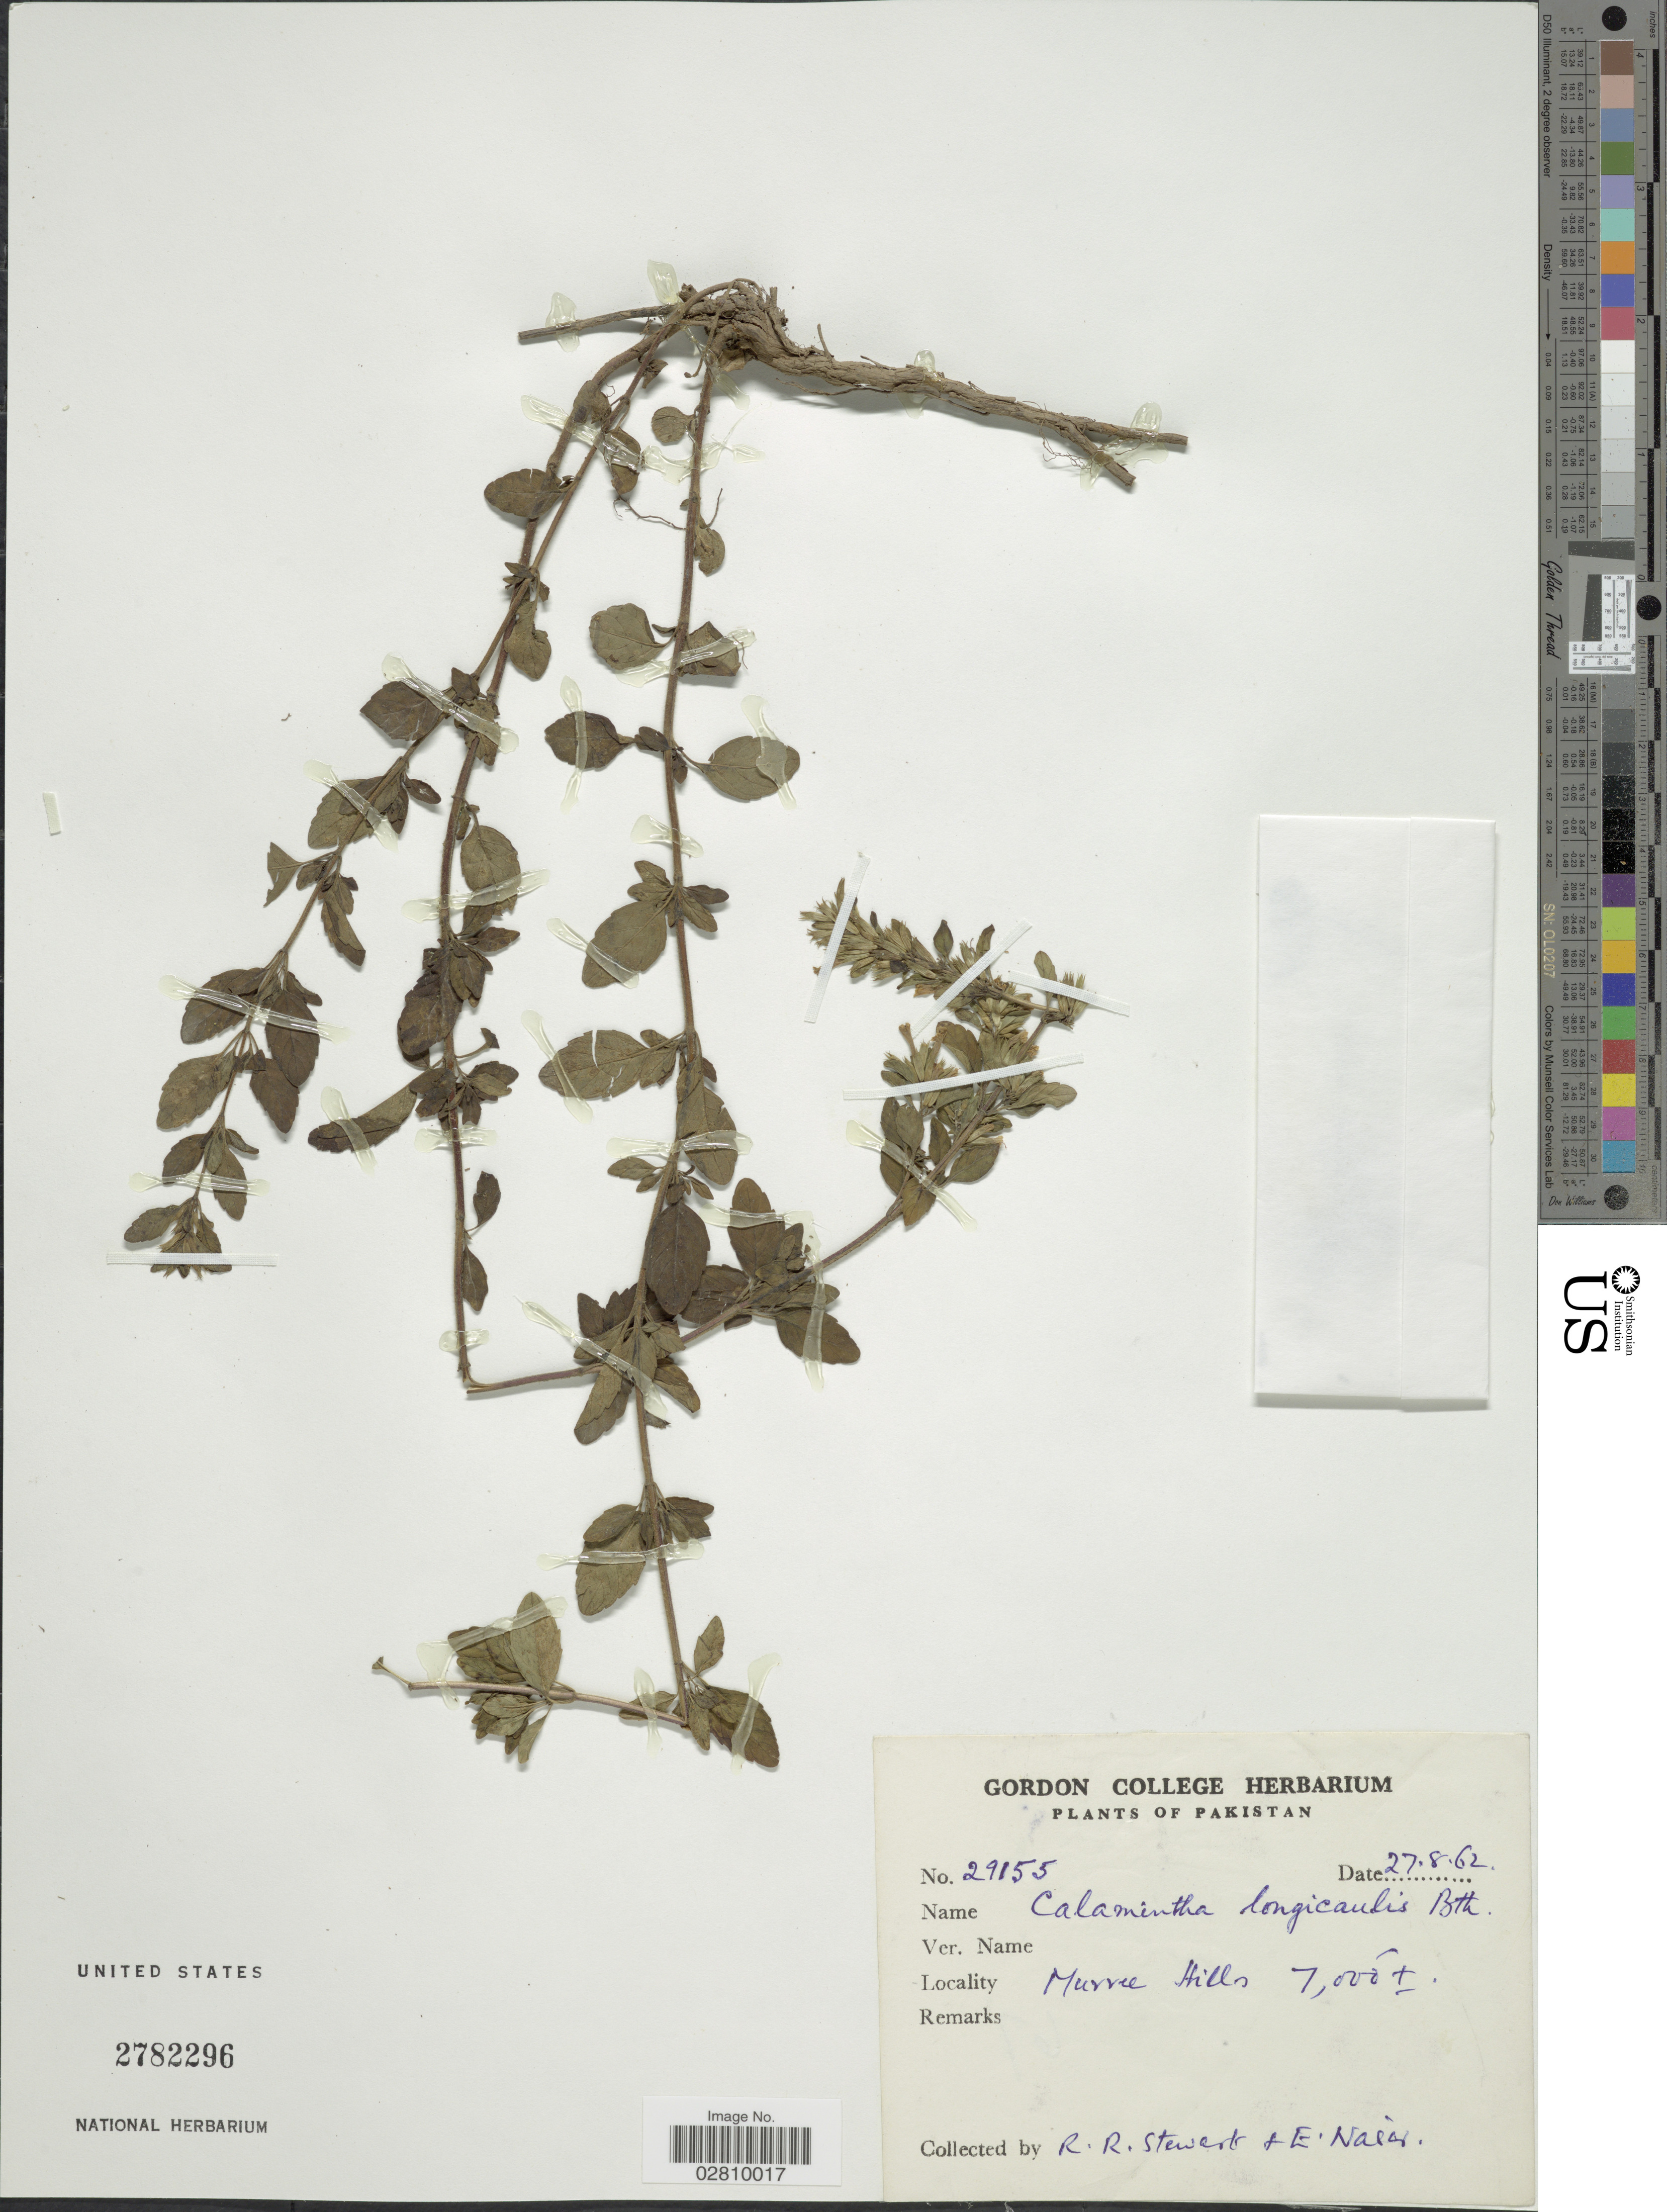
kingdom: Plantae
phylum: Tracheophyta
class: Magnoliopsida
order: Lamiales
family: Lamiaceae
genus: Calamintha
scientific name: Calamintha longicaulis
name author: (Wall ex Benth.) Benth.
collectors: R. R. Stewart & E. Nasir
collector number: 29155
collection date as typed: Transcribed d/m/y: 27/8/62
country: Pakistan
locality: Murree Hills.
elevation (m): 2134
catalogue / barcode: US 2782296